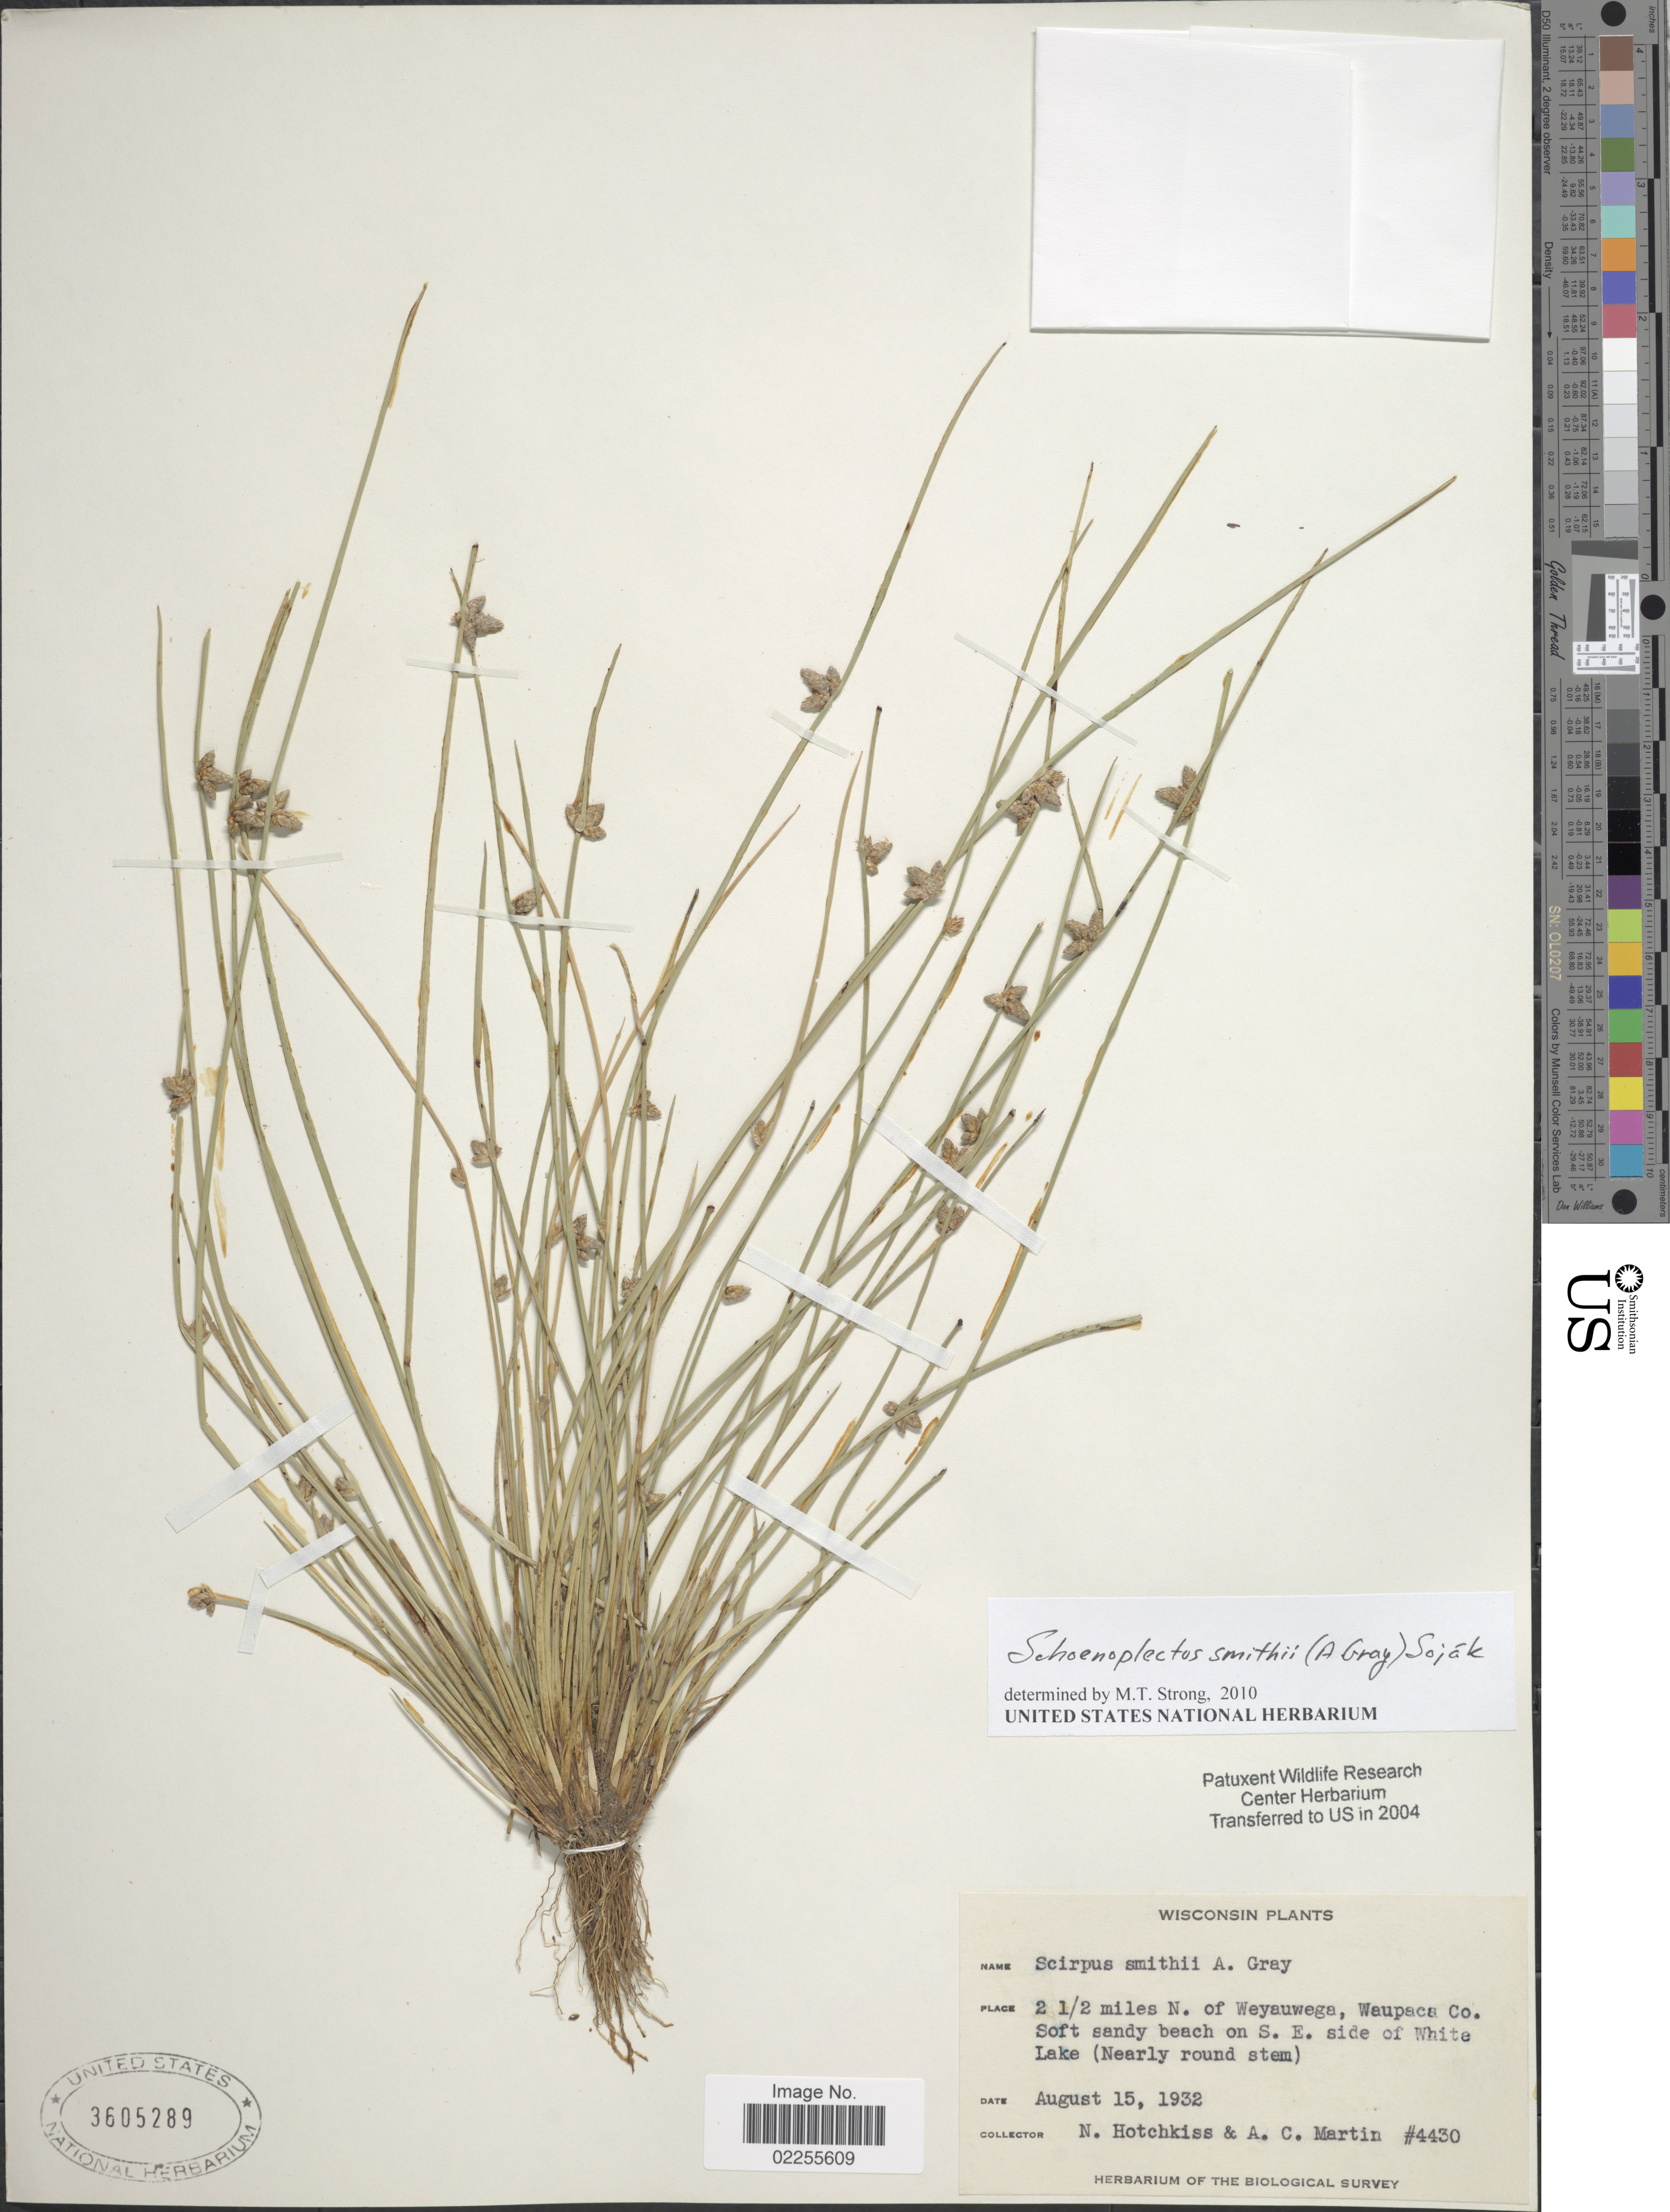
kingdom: Plantae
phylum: Tracheophyta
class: Liliopsida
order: Poales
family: Cyperaceae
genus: Schoenoplectus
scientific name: Schoenoplectus smithii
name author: (A. Gray) Soják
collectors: N. Hotchkiss & A. C. Martin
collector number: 4430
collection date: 1932-08-15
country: United States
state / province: Wisconsin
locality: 2 1/2 miles N. of Weyauwega, Waupaca Co., Soft sandy beach on SE side of White Lake.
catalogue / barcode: US 3605289